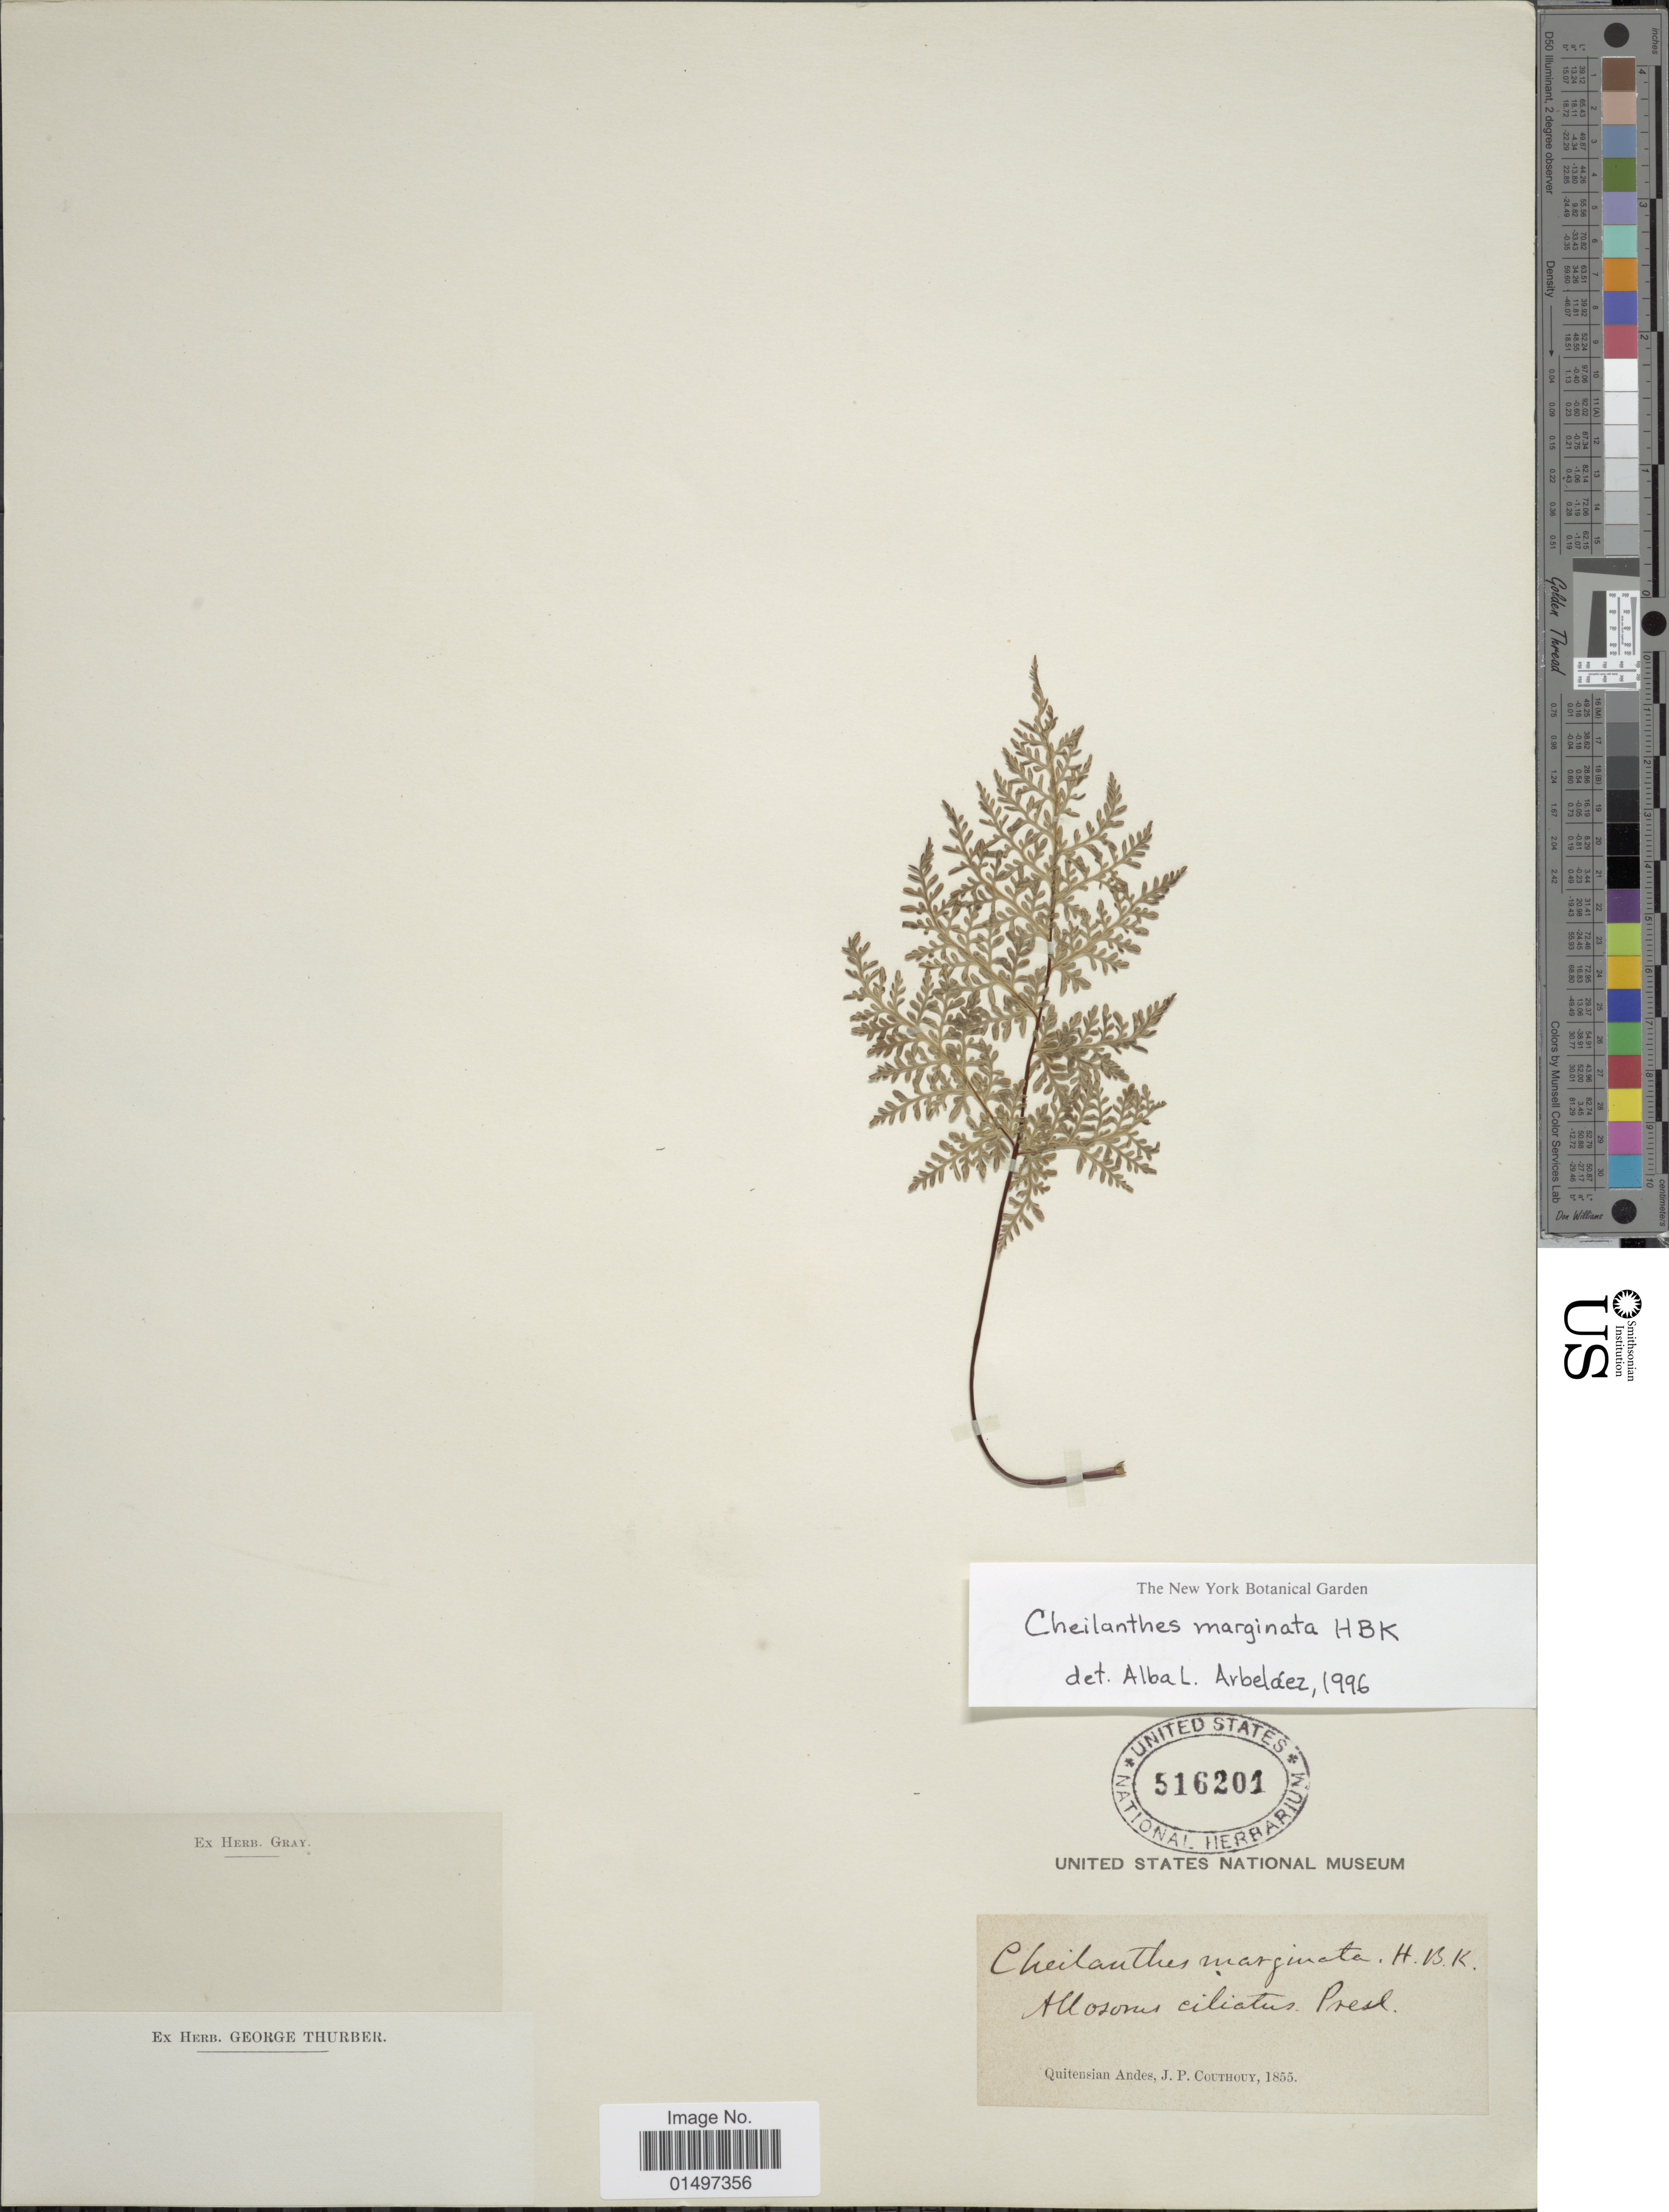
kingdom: Plantae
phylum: Tracheophyta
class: Polypodiopsida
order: Polypodiales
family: Pteridaceae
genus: Gaga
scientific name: Gaga marginata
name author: (Kunth) Fay W. Li & Windham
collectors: J. Couthouy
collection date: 1855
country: Ecuador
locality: Quitensian Andes.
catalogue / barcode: US 516201